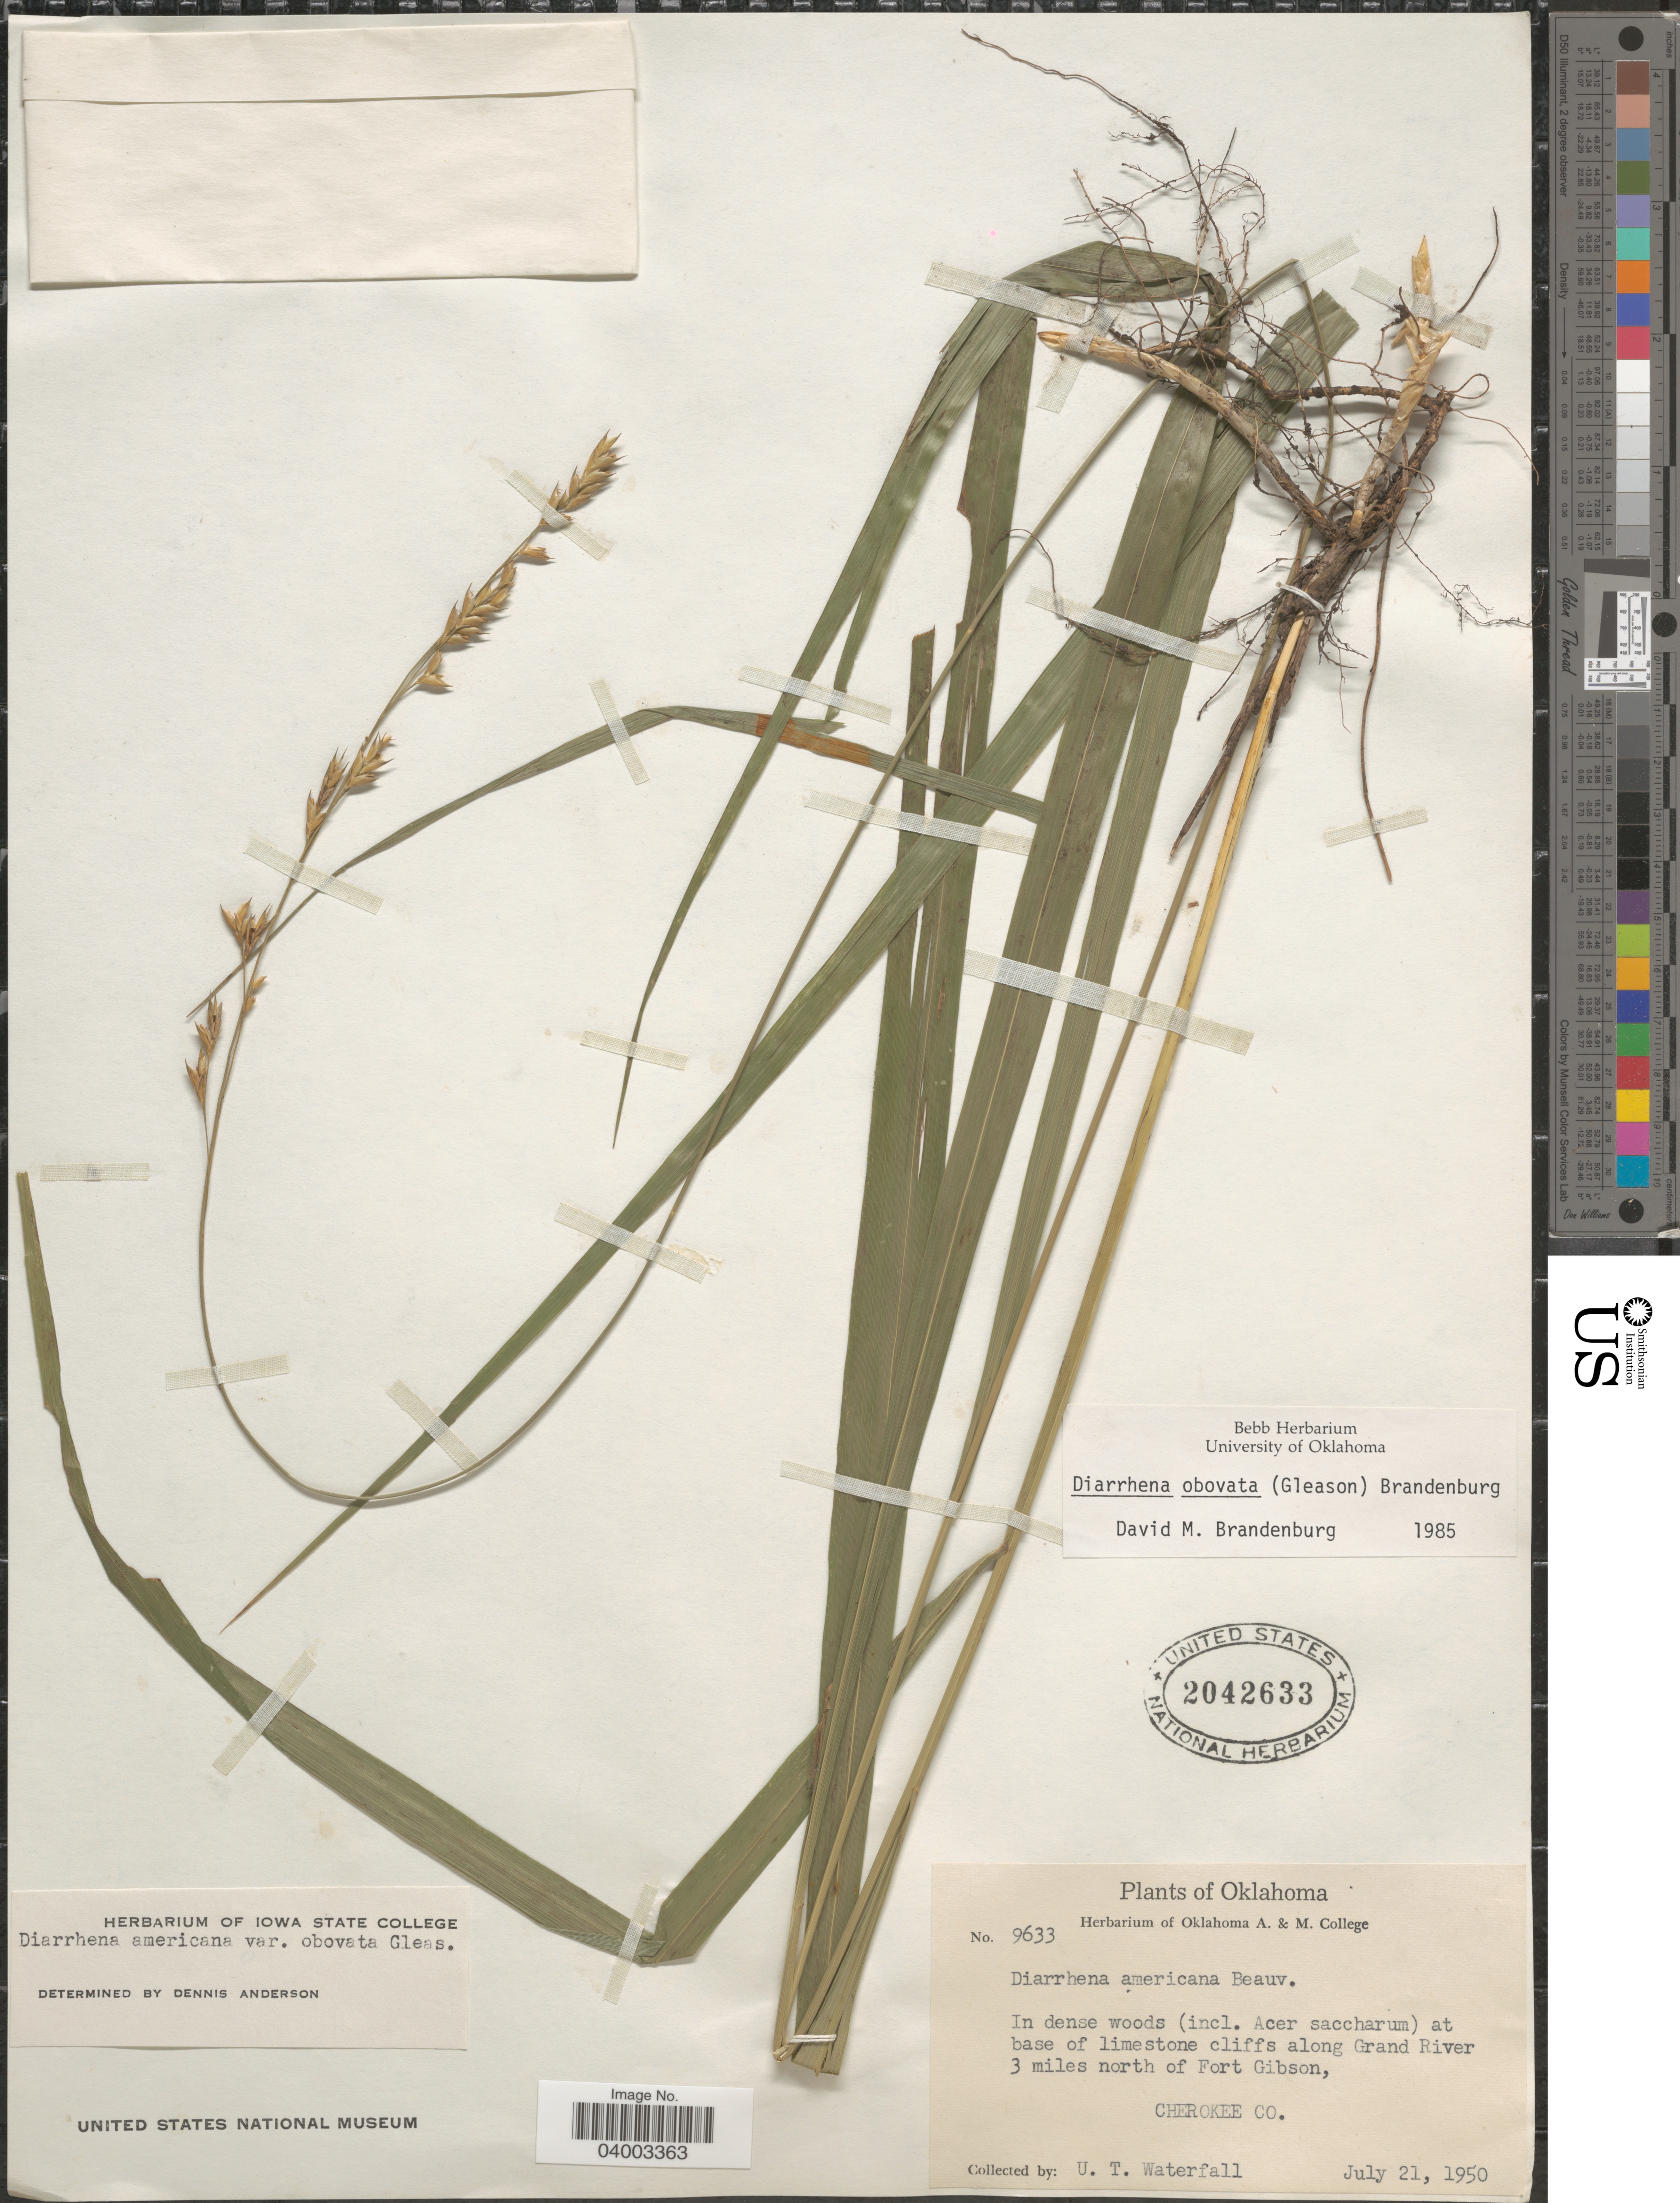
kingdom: Plantae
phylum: Tracheophyta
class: Liliopsida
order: Poales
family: Poaceae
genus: Diarrhena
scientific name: Diarrhena obovata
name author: (Gleason) Brandenburg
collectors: U. T. Waterfall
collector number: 9633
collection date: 1950-07-21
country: United States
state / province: Oklahoma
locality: At base of limestone cliffs along Grand River 3 miles north of Fort Gibson, Cherokee Co.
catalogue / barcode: US 2042633